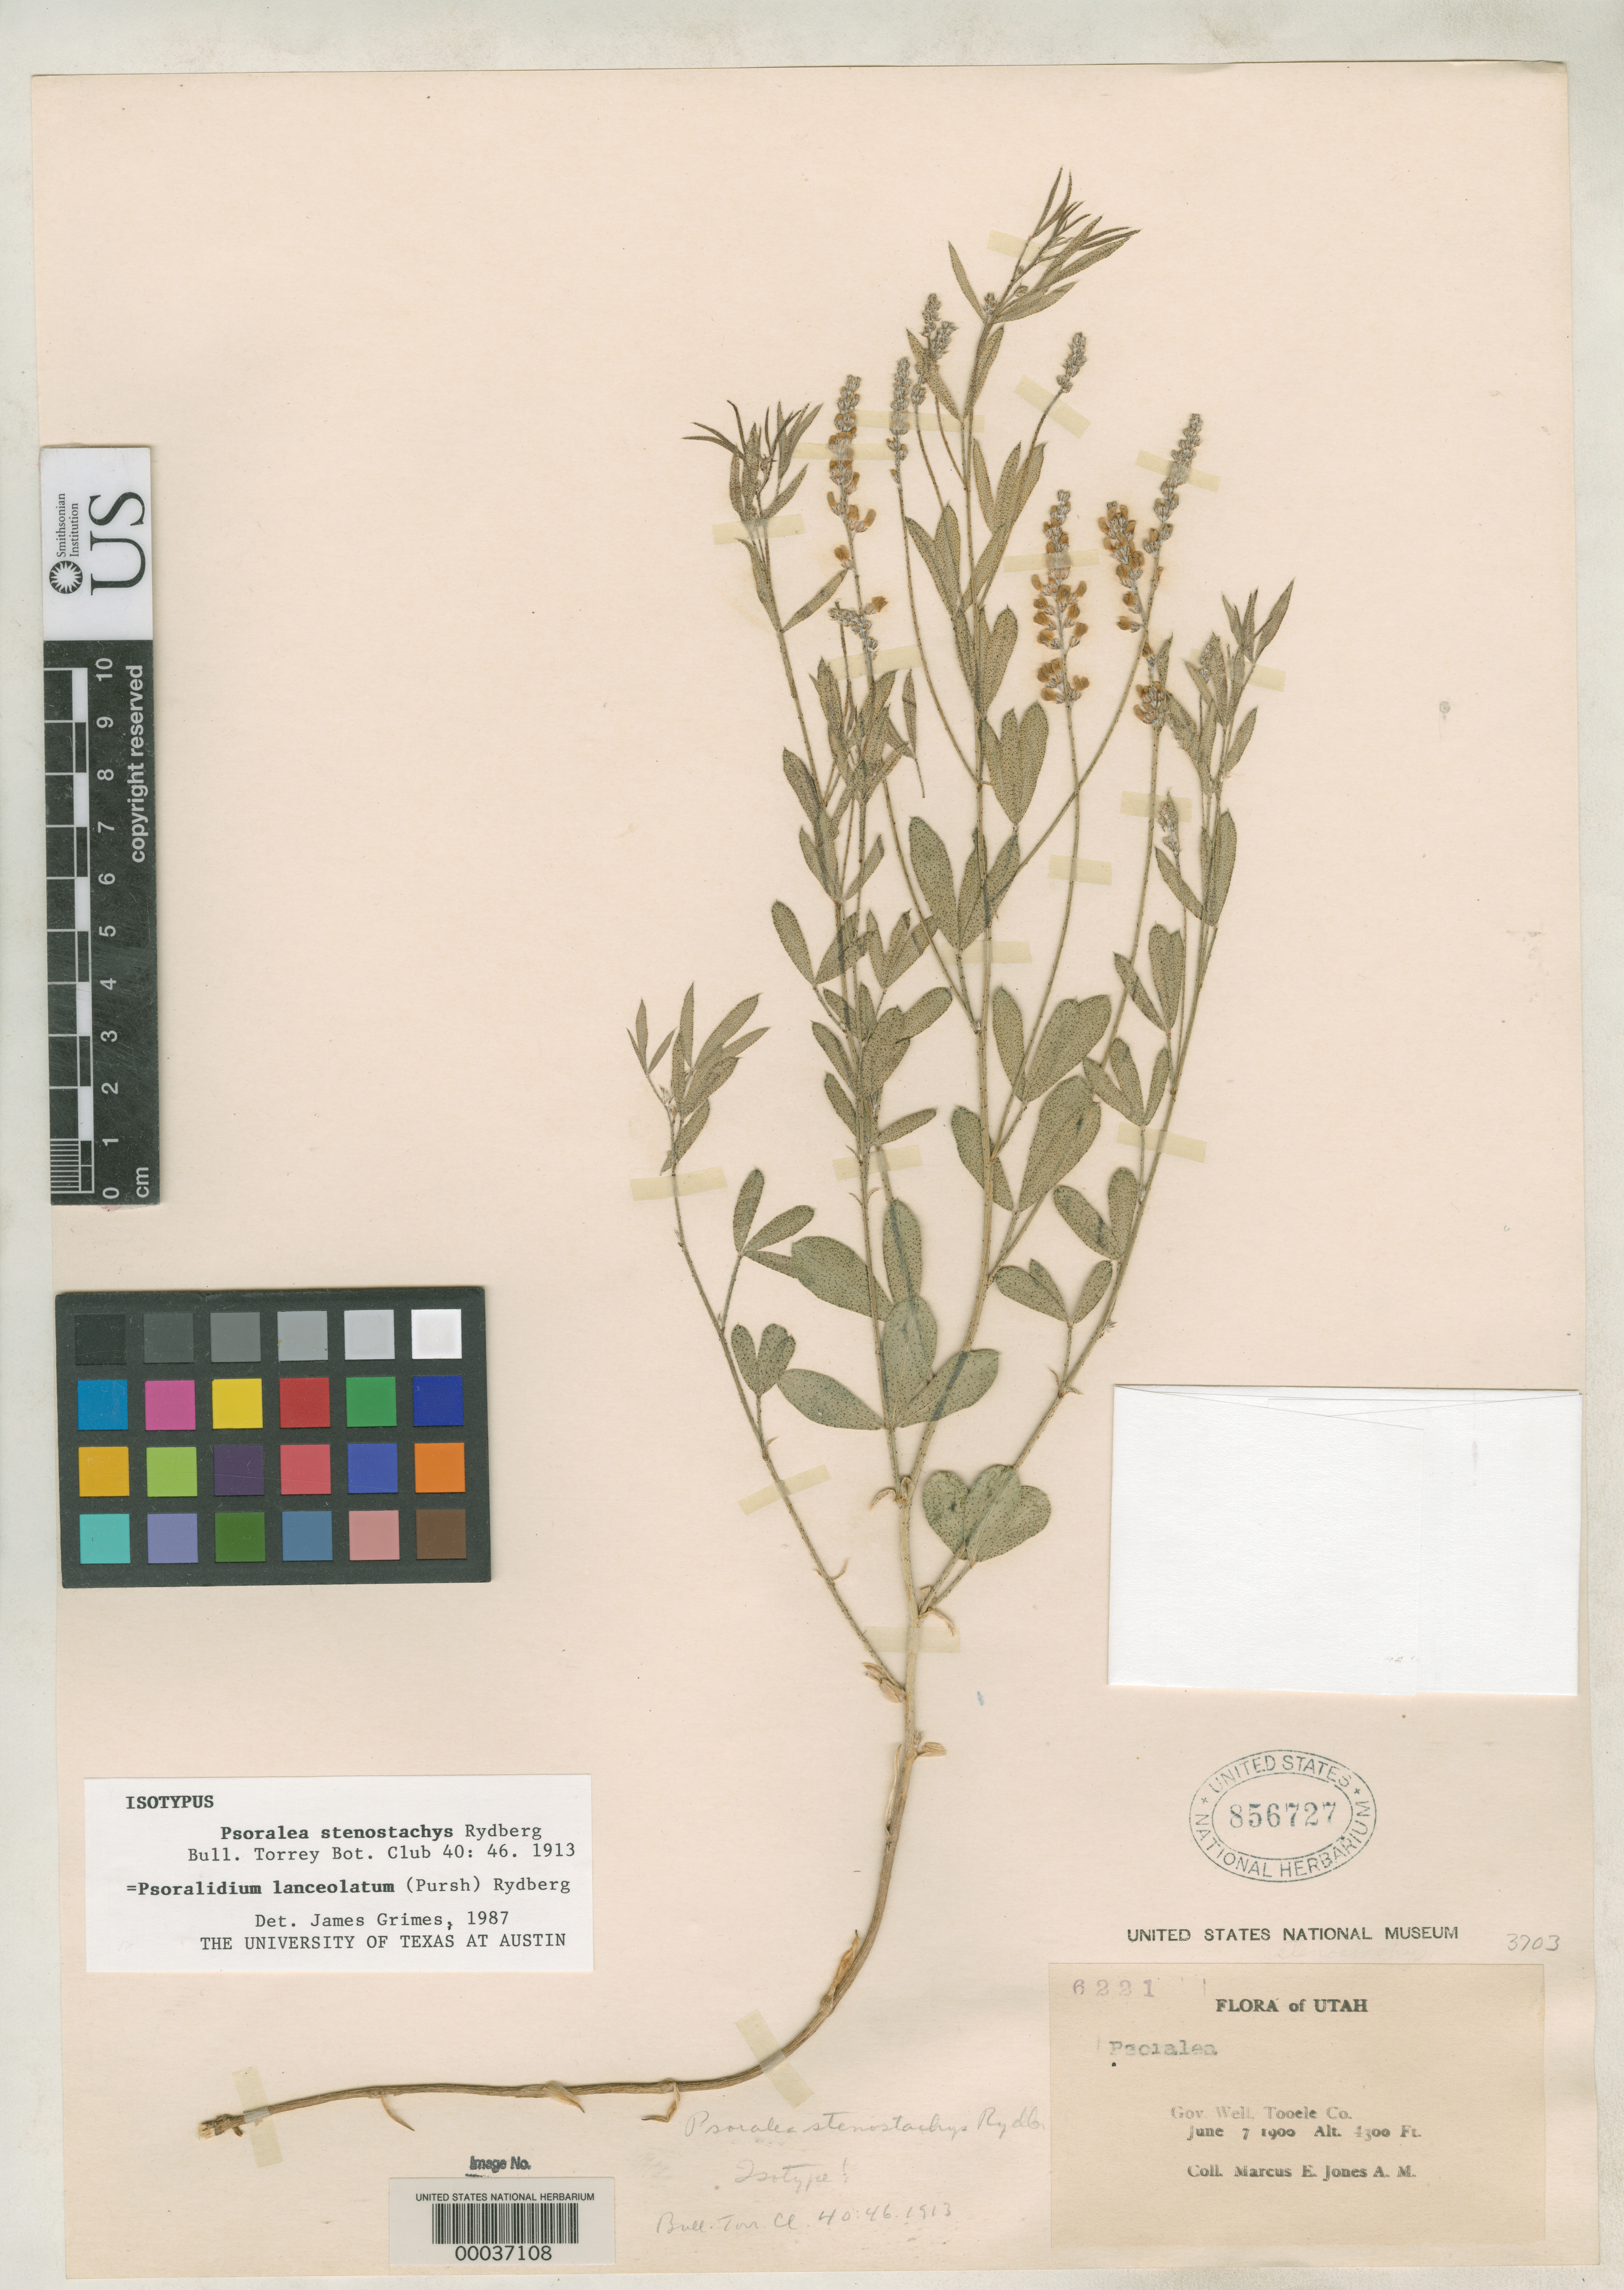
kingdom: Plantae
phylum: Tracheophyta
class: Magnoliopsida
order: Fabales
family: Fabaceae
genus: Psoralea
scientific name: Psoralea stenostachys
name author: Rydb.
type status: Isotype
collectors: M. E. Jones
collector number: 6221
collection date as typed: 07 Jun 1900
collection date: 1900-06-07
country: United States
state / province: Utah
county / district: Tooele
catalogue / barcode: US 856727